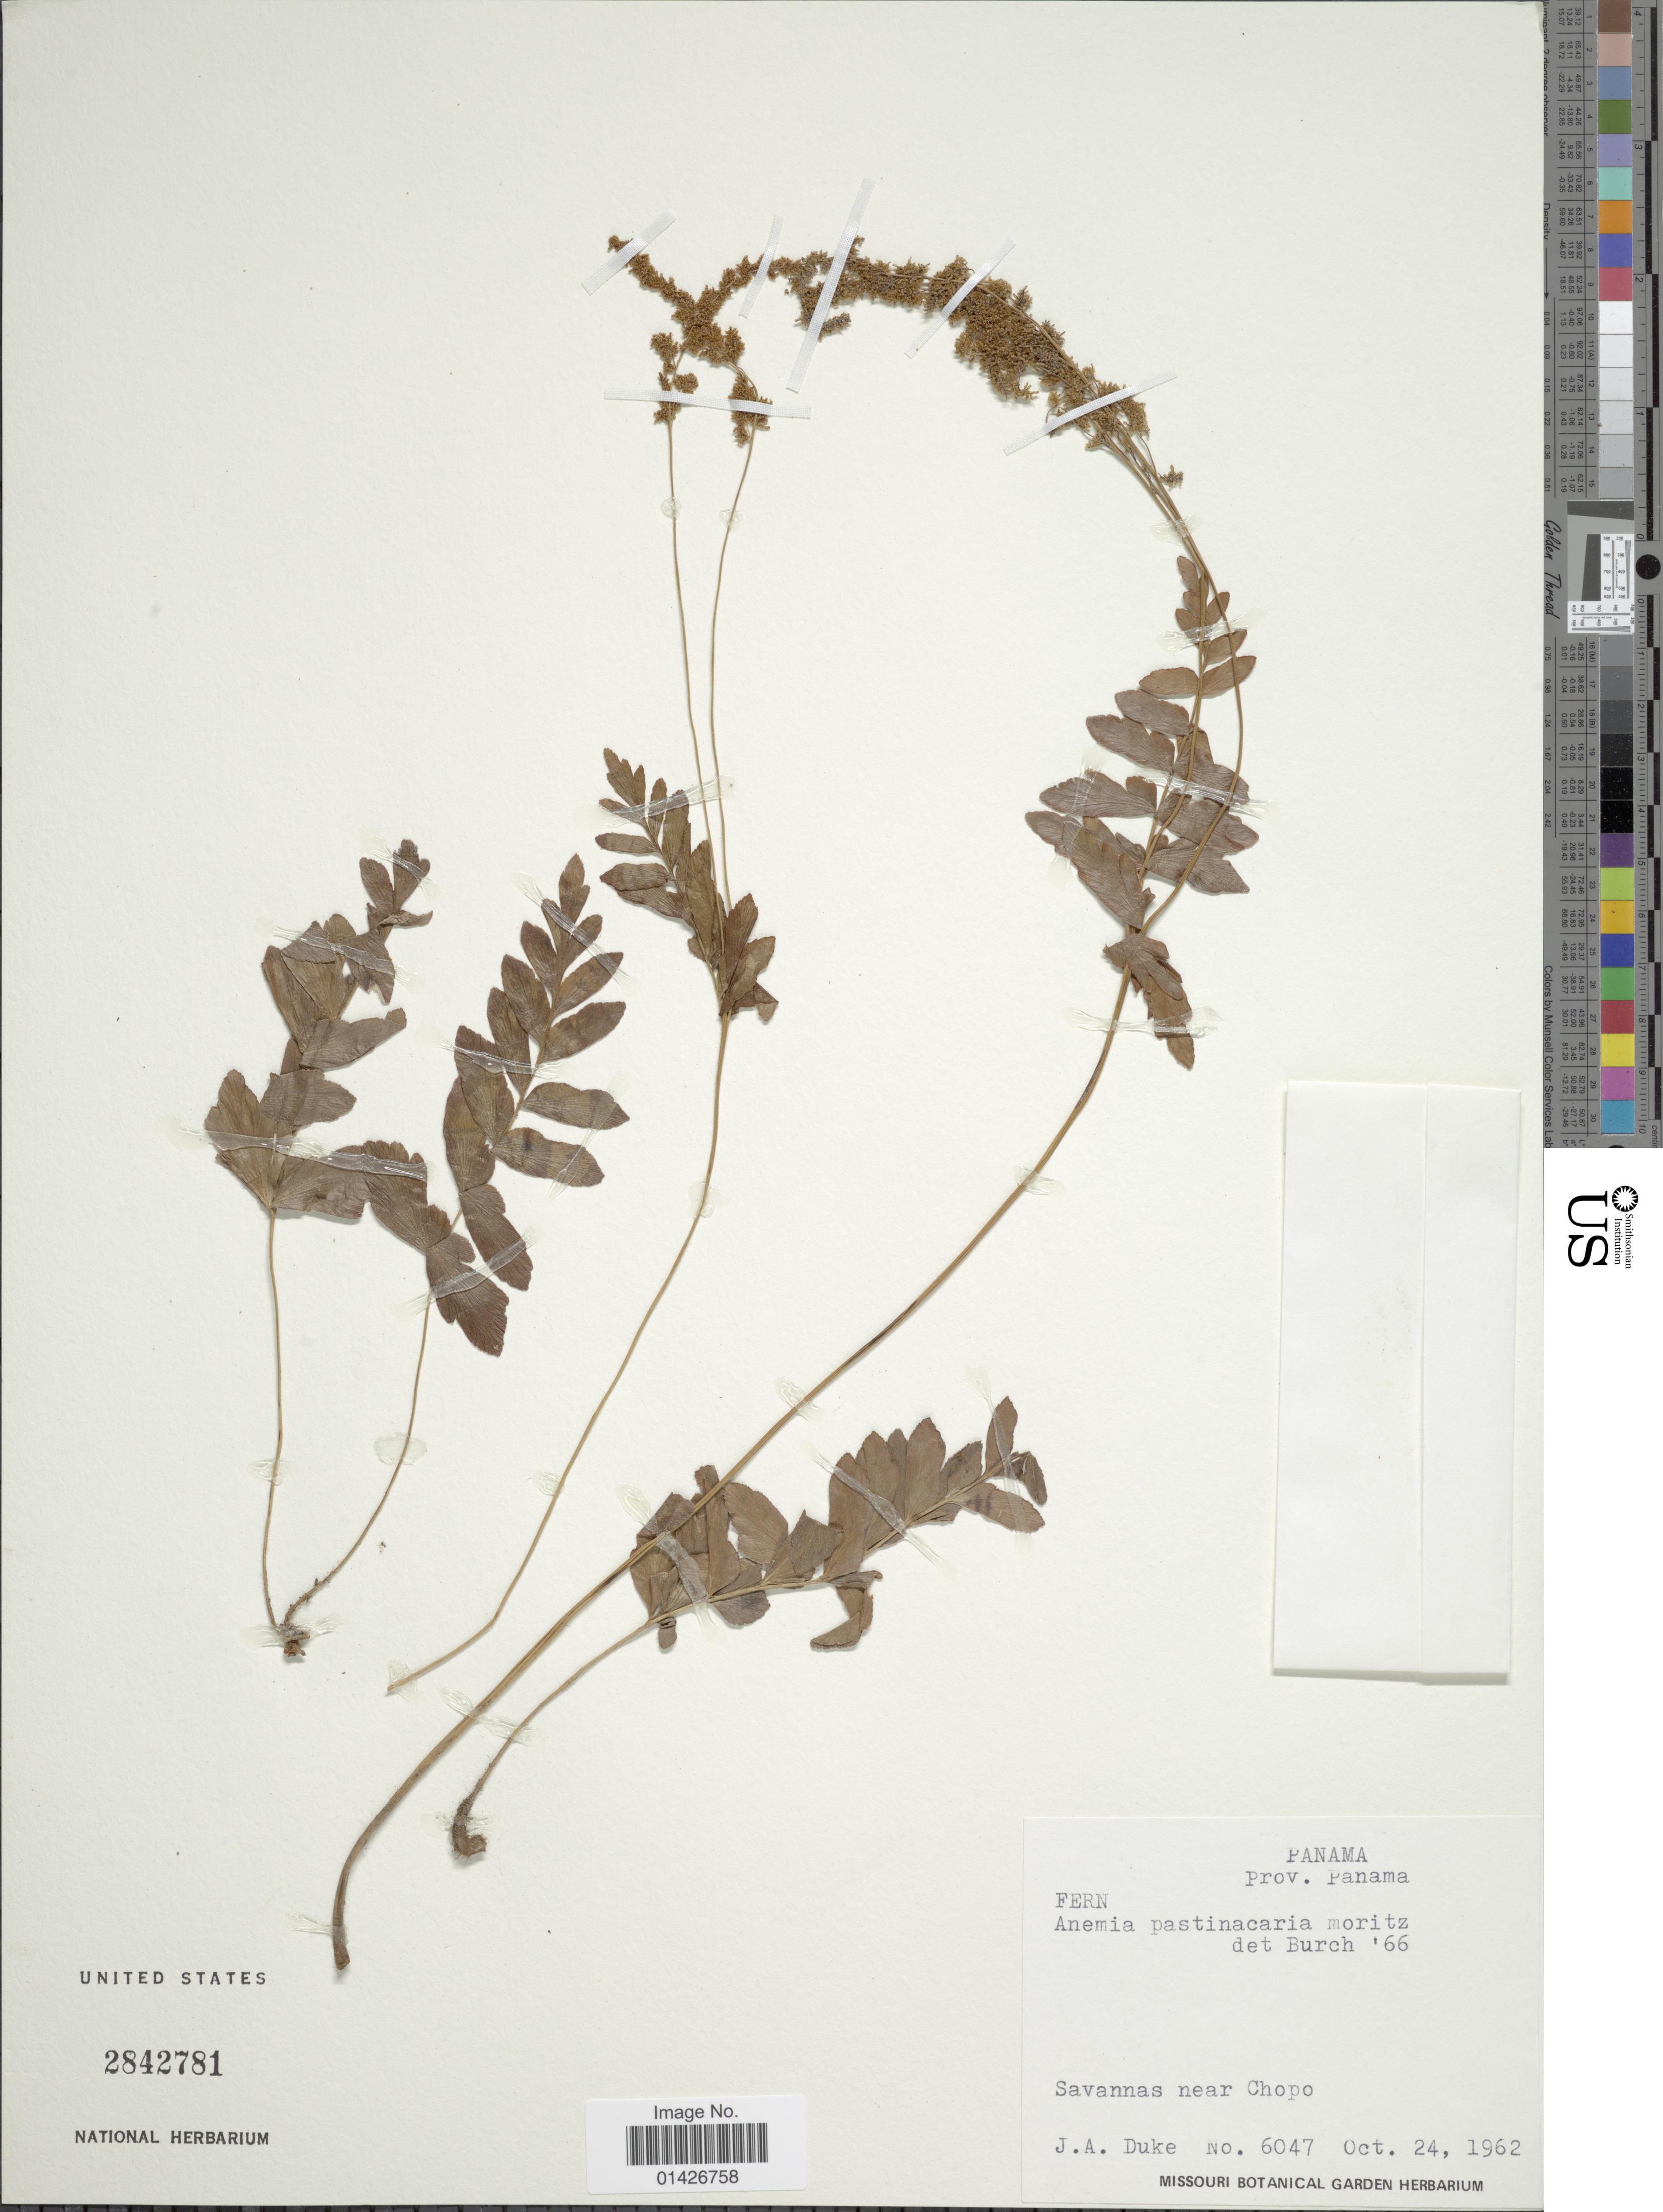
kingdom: Plantae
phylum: Tracheophyta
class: Polypodiopsida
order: Schizaeales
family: Anemiaceae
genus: Anemia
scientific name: Anemia pastinacaria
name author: Moritz ex Prantl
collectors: J. A. Duke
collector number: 6047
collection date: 1962-10-24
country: Panama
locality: Savannas near Chopo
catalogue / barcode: US 2842781